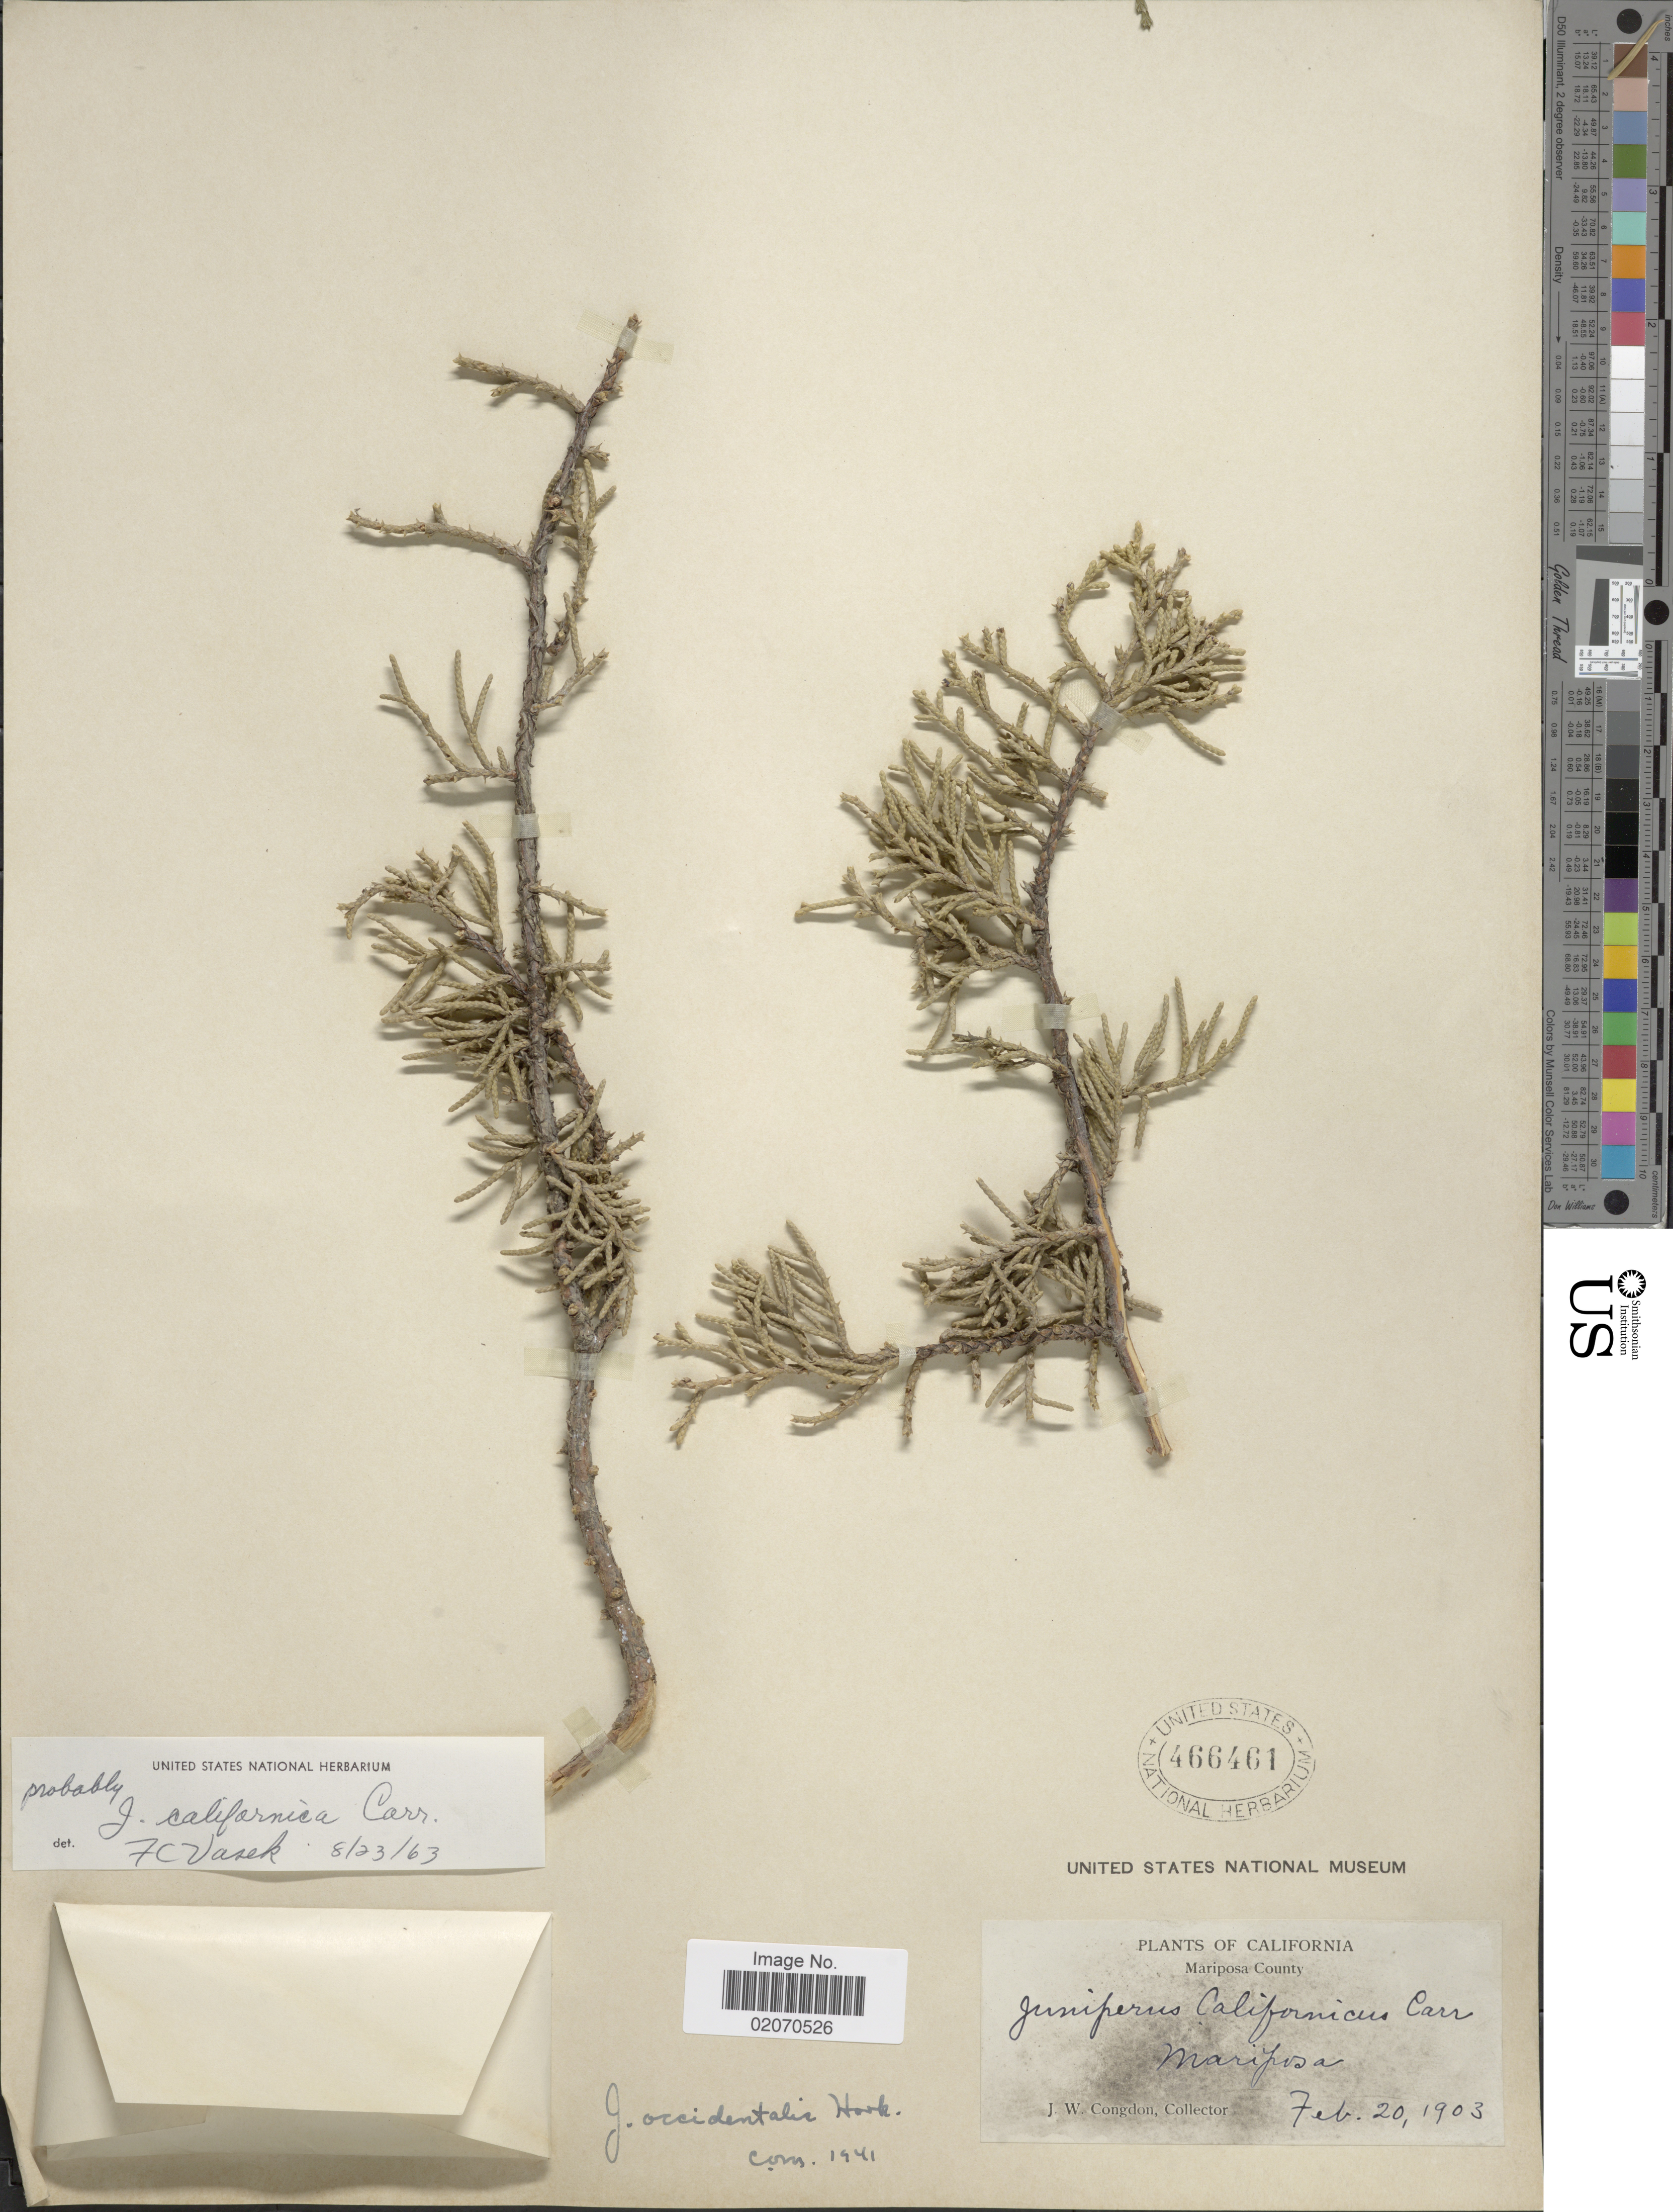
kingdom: Plantae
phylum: Tracheophyta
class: Pinopsida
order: Pinales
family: Cupressaceae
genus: Juniperus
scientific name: Juniperus californica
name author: Carrière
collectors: J. W. Congdon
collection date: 1903-02-20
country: United States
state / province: California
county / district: Mariposa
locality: Mariposa, Mariposa County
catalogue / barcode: US 466461